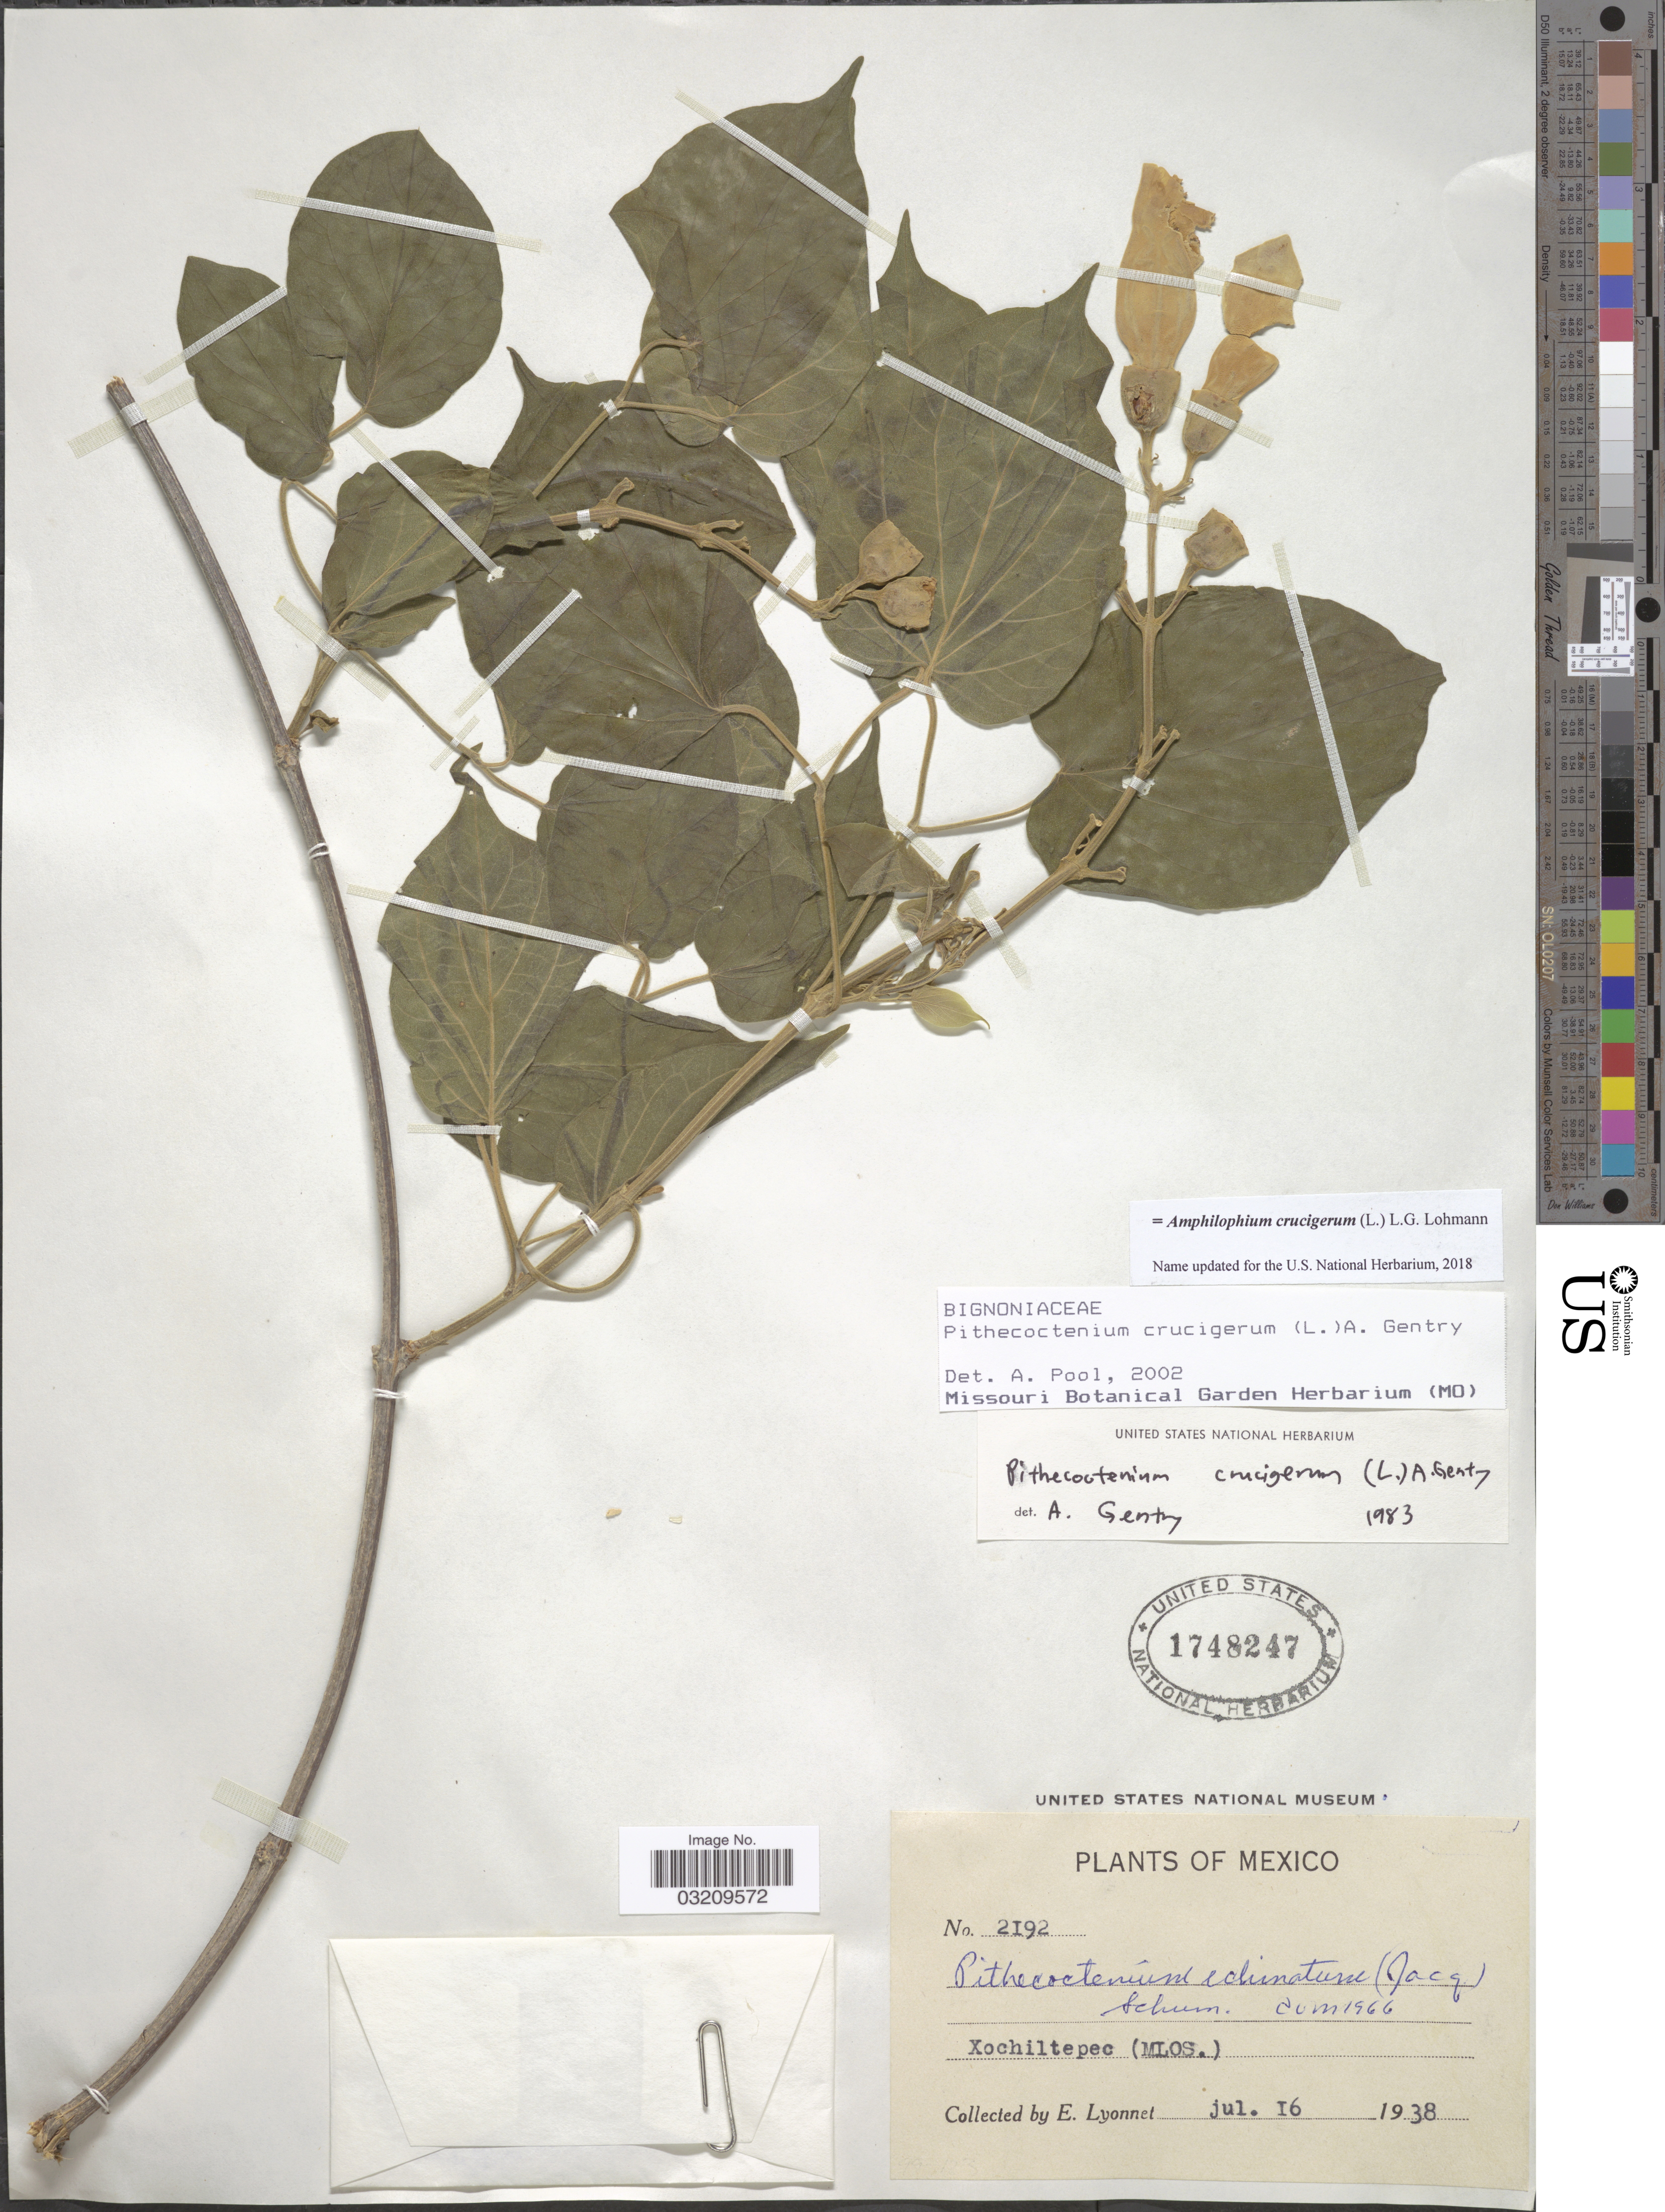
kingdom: Plantae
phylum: Tracheophyta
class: Magnoliopsida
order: Lamiales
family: Bignoniaceae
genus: Amphilophium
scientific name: Amphilophium crucigerum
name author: (L.) L.G. Lohmann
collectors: E. Lyonnet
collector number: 2192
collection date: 1938-07-16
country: Mexico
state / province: Morelos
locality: Xochiltepec (MLOS.)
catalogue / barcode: US 1748247